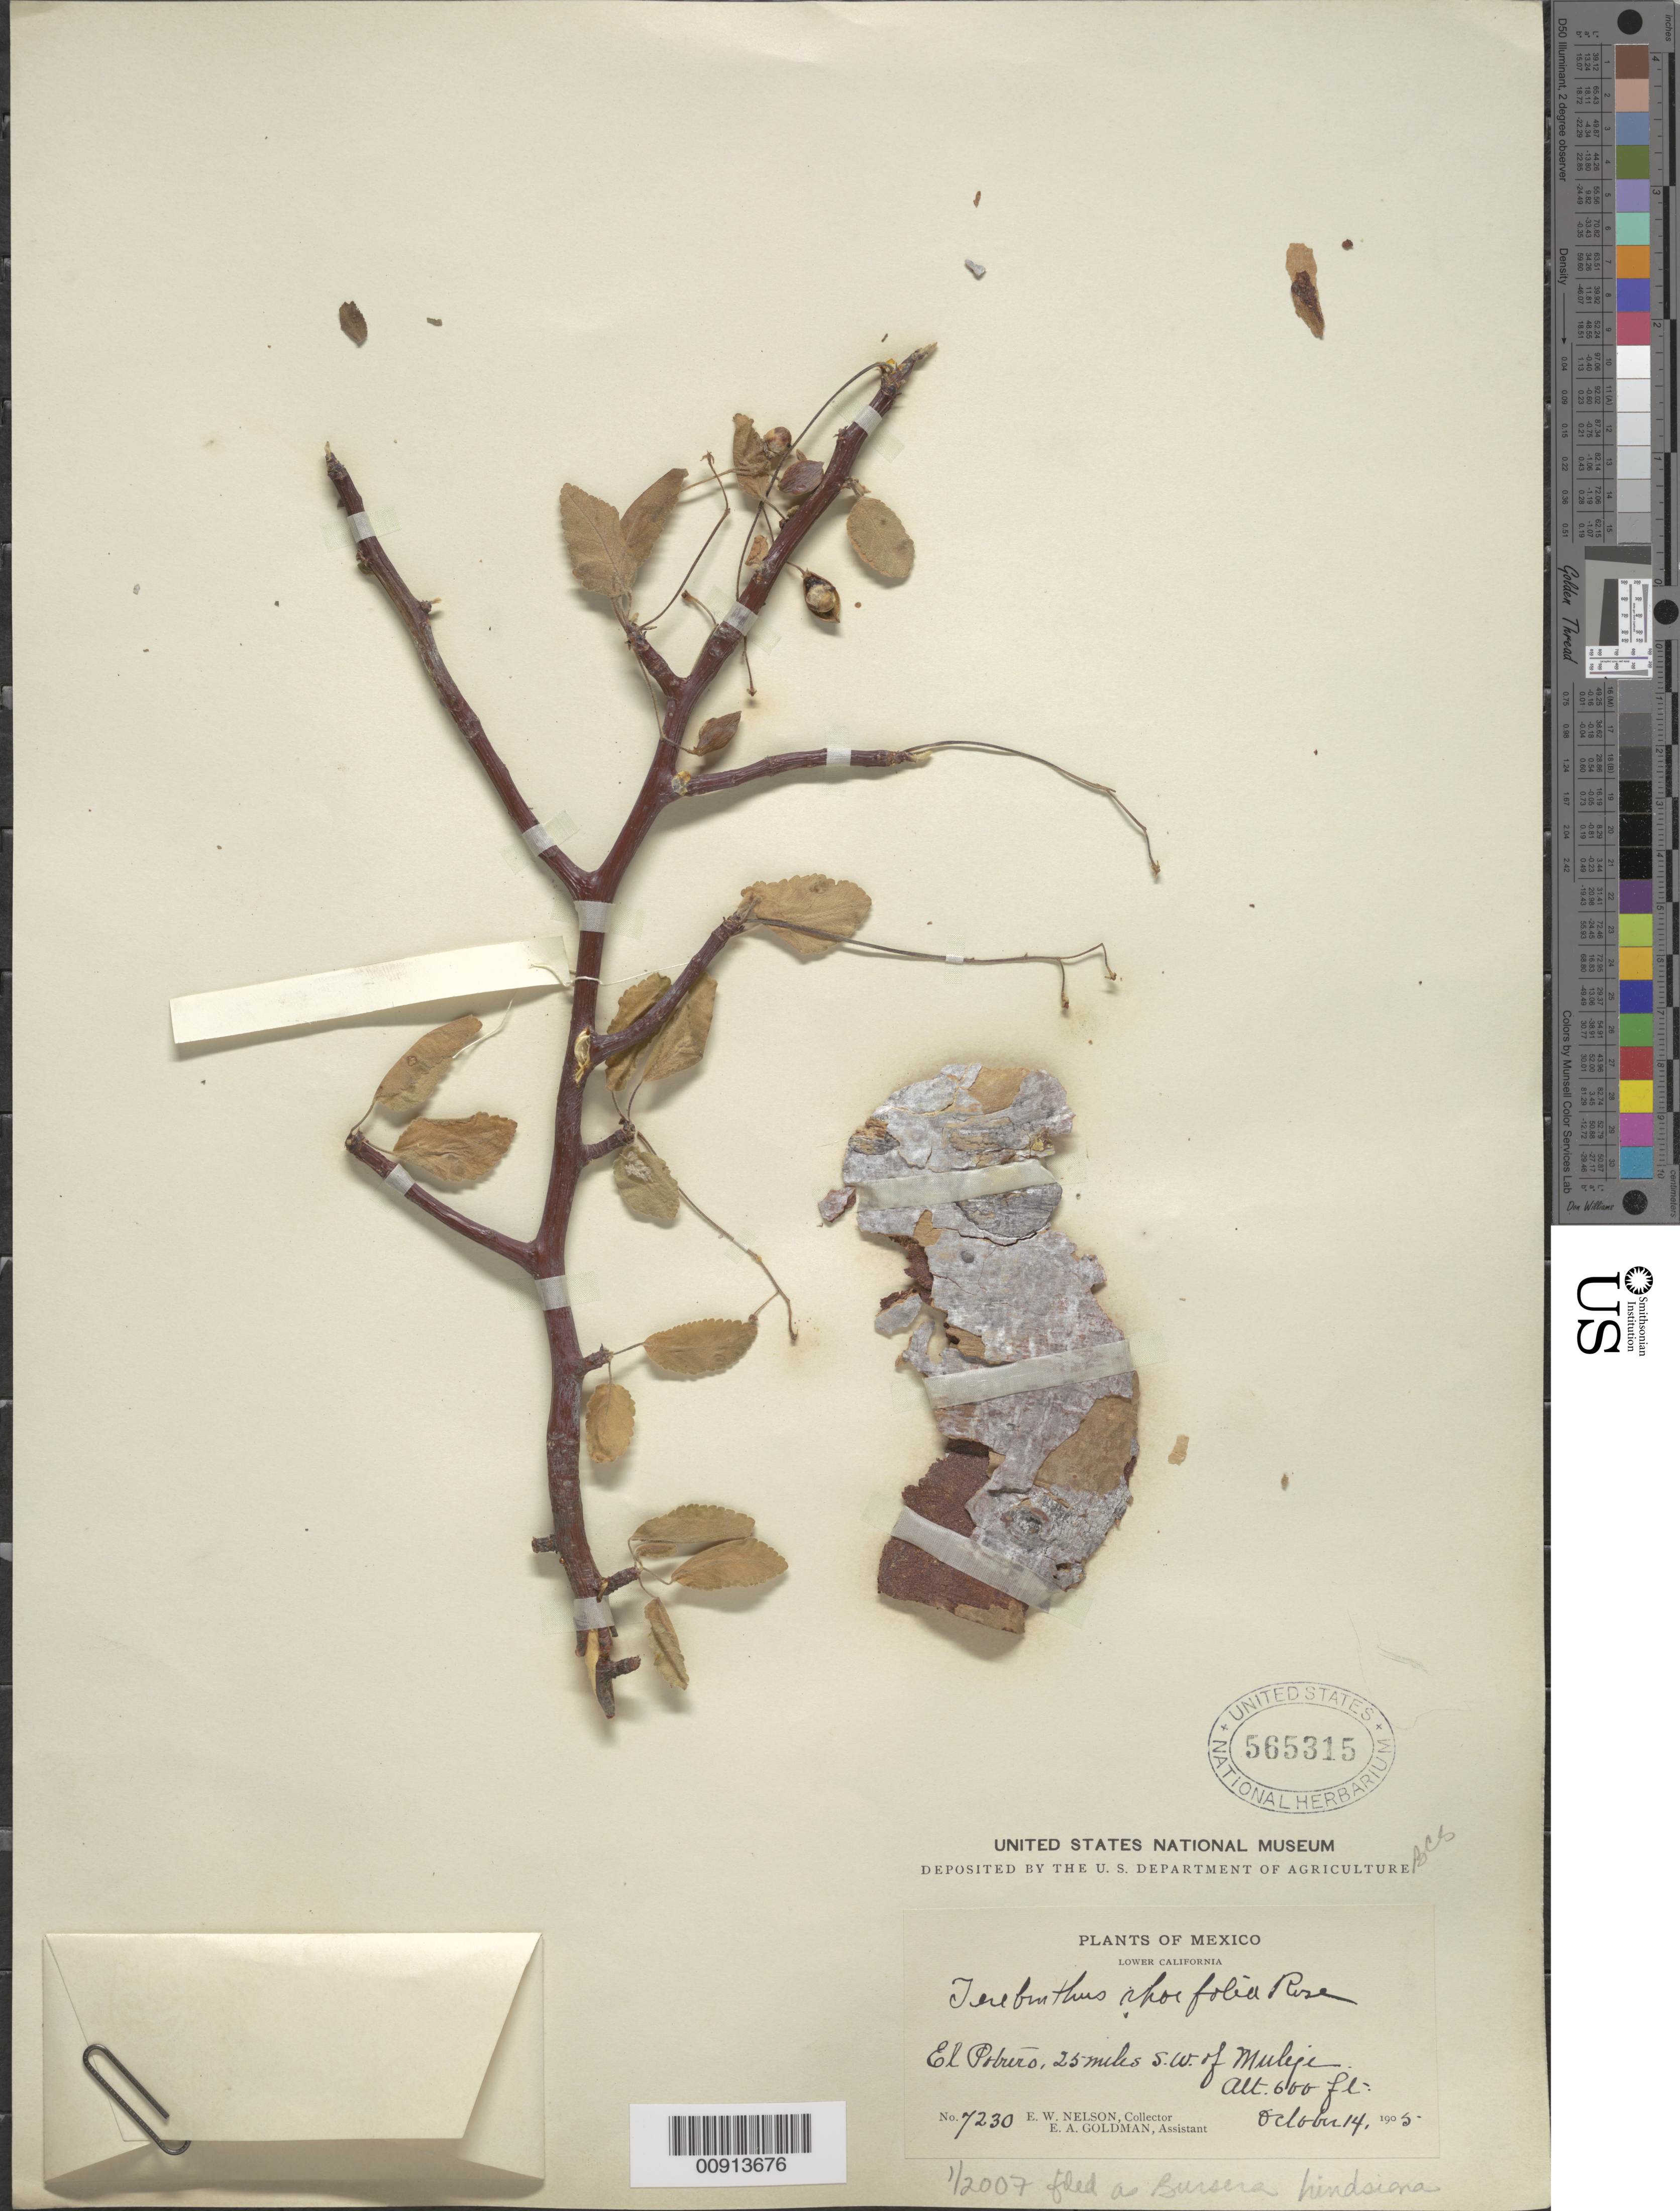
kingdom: Plantae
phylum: Tracheophyta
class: Magnoliopsida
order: Sapindales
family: Burseraceae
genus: Bursera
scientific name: Bursera hindsiana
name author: (Benth.) Engl.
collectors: E. W. Nelson & E. A. Goldman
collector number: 7230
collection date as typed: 14 Oct 1905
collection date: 1905-10-14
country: Mexico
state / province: Baja California Sur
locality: El Potrero, 25 miles SW of Muleje. Lower California.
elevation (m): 183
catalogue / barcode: US 565315